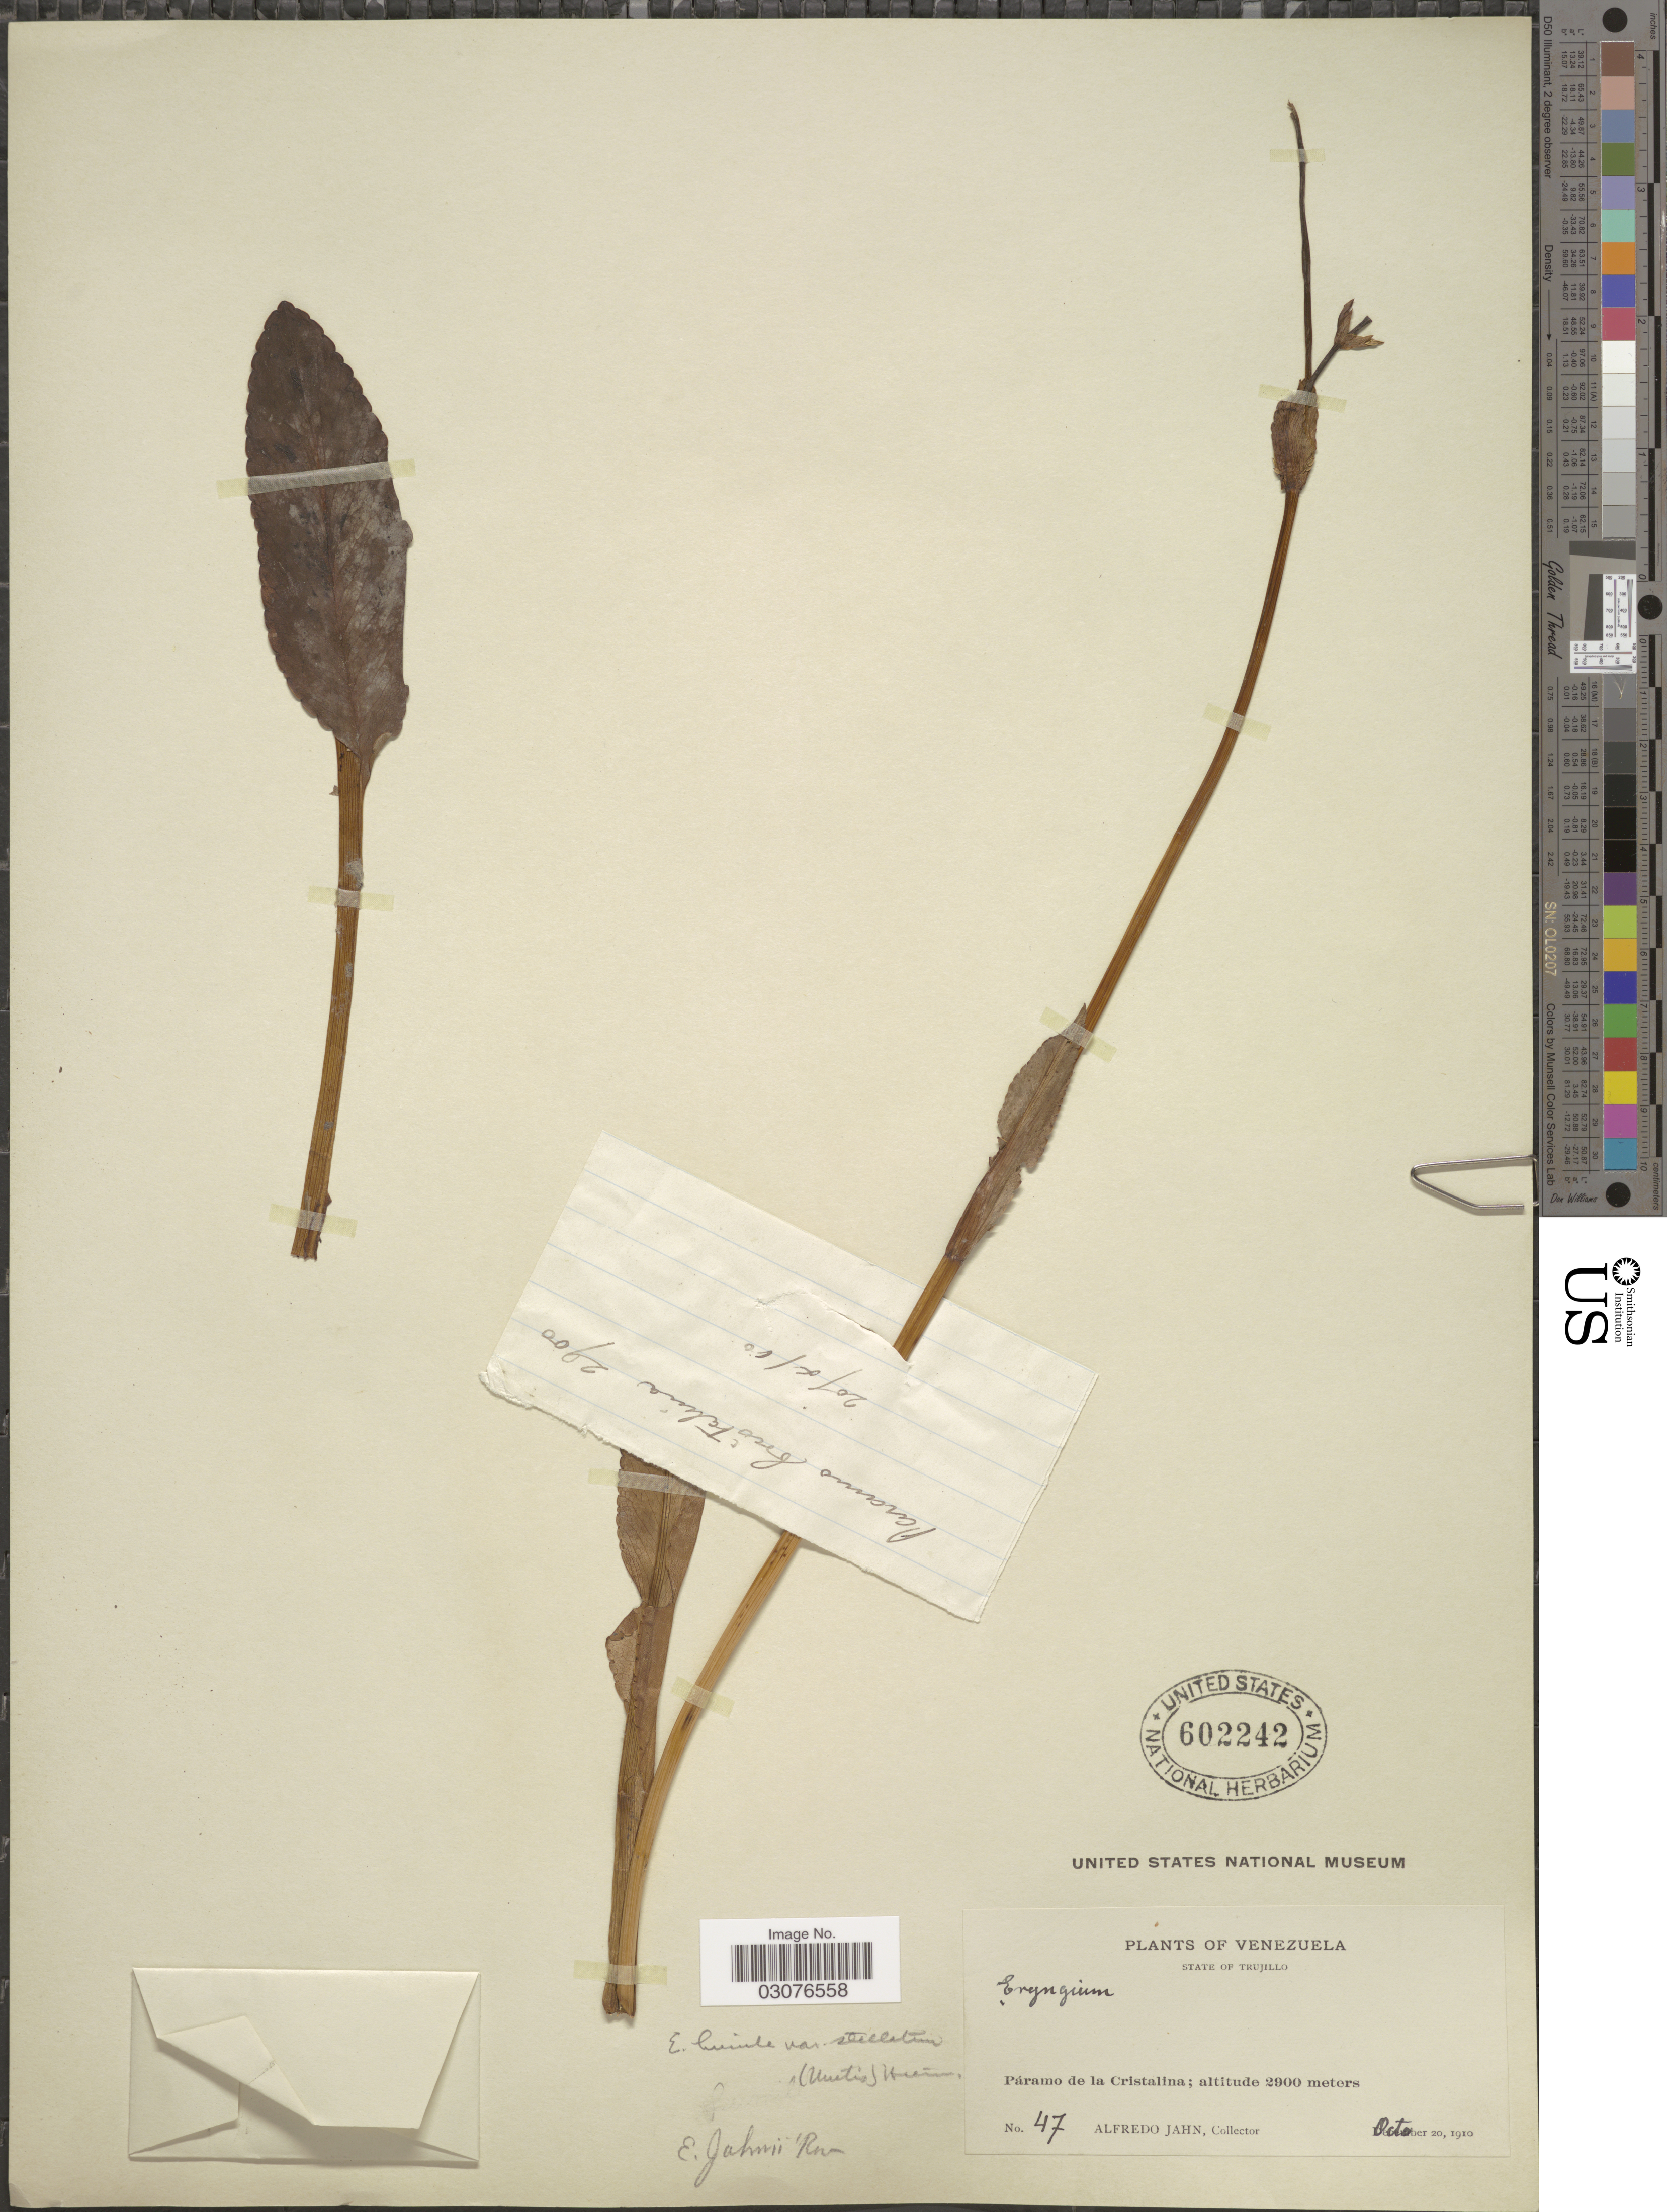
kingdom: Plantae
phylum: Tracheophyta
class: Magnoliopsida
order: Apiales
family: Apiaceae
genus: Eryngium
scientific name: Eryngium bourgatii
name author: Gouan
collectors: A. Jahn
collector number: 47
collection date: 1910-10-20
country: Venezuela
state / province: Trujillo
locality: Páramo de la Cristalina.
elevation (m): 2900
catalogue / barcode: US 602242